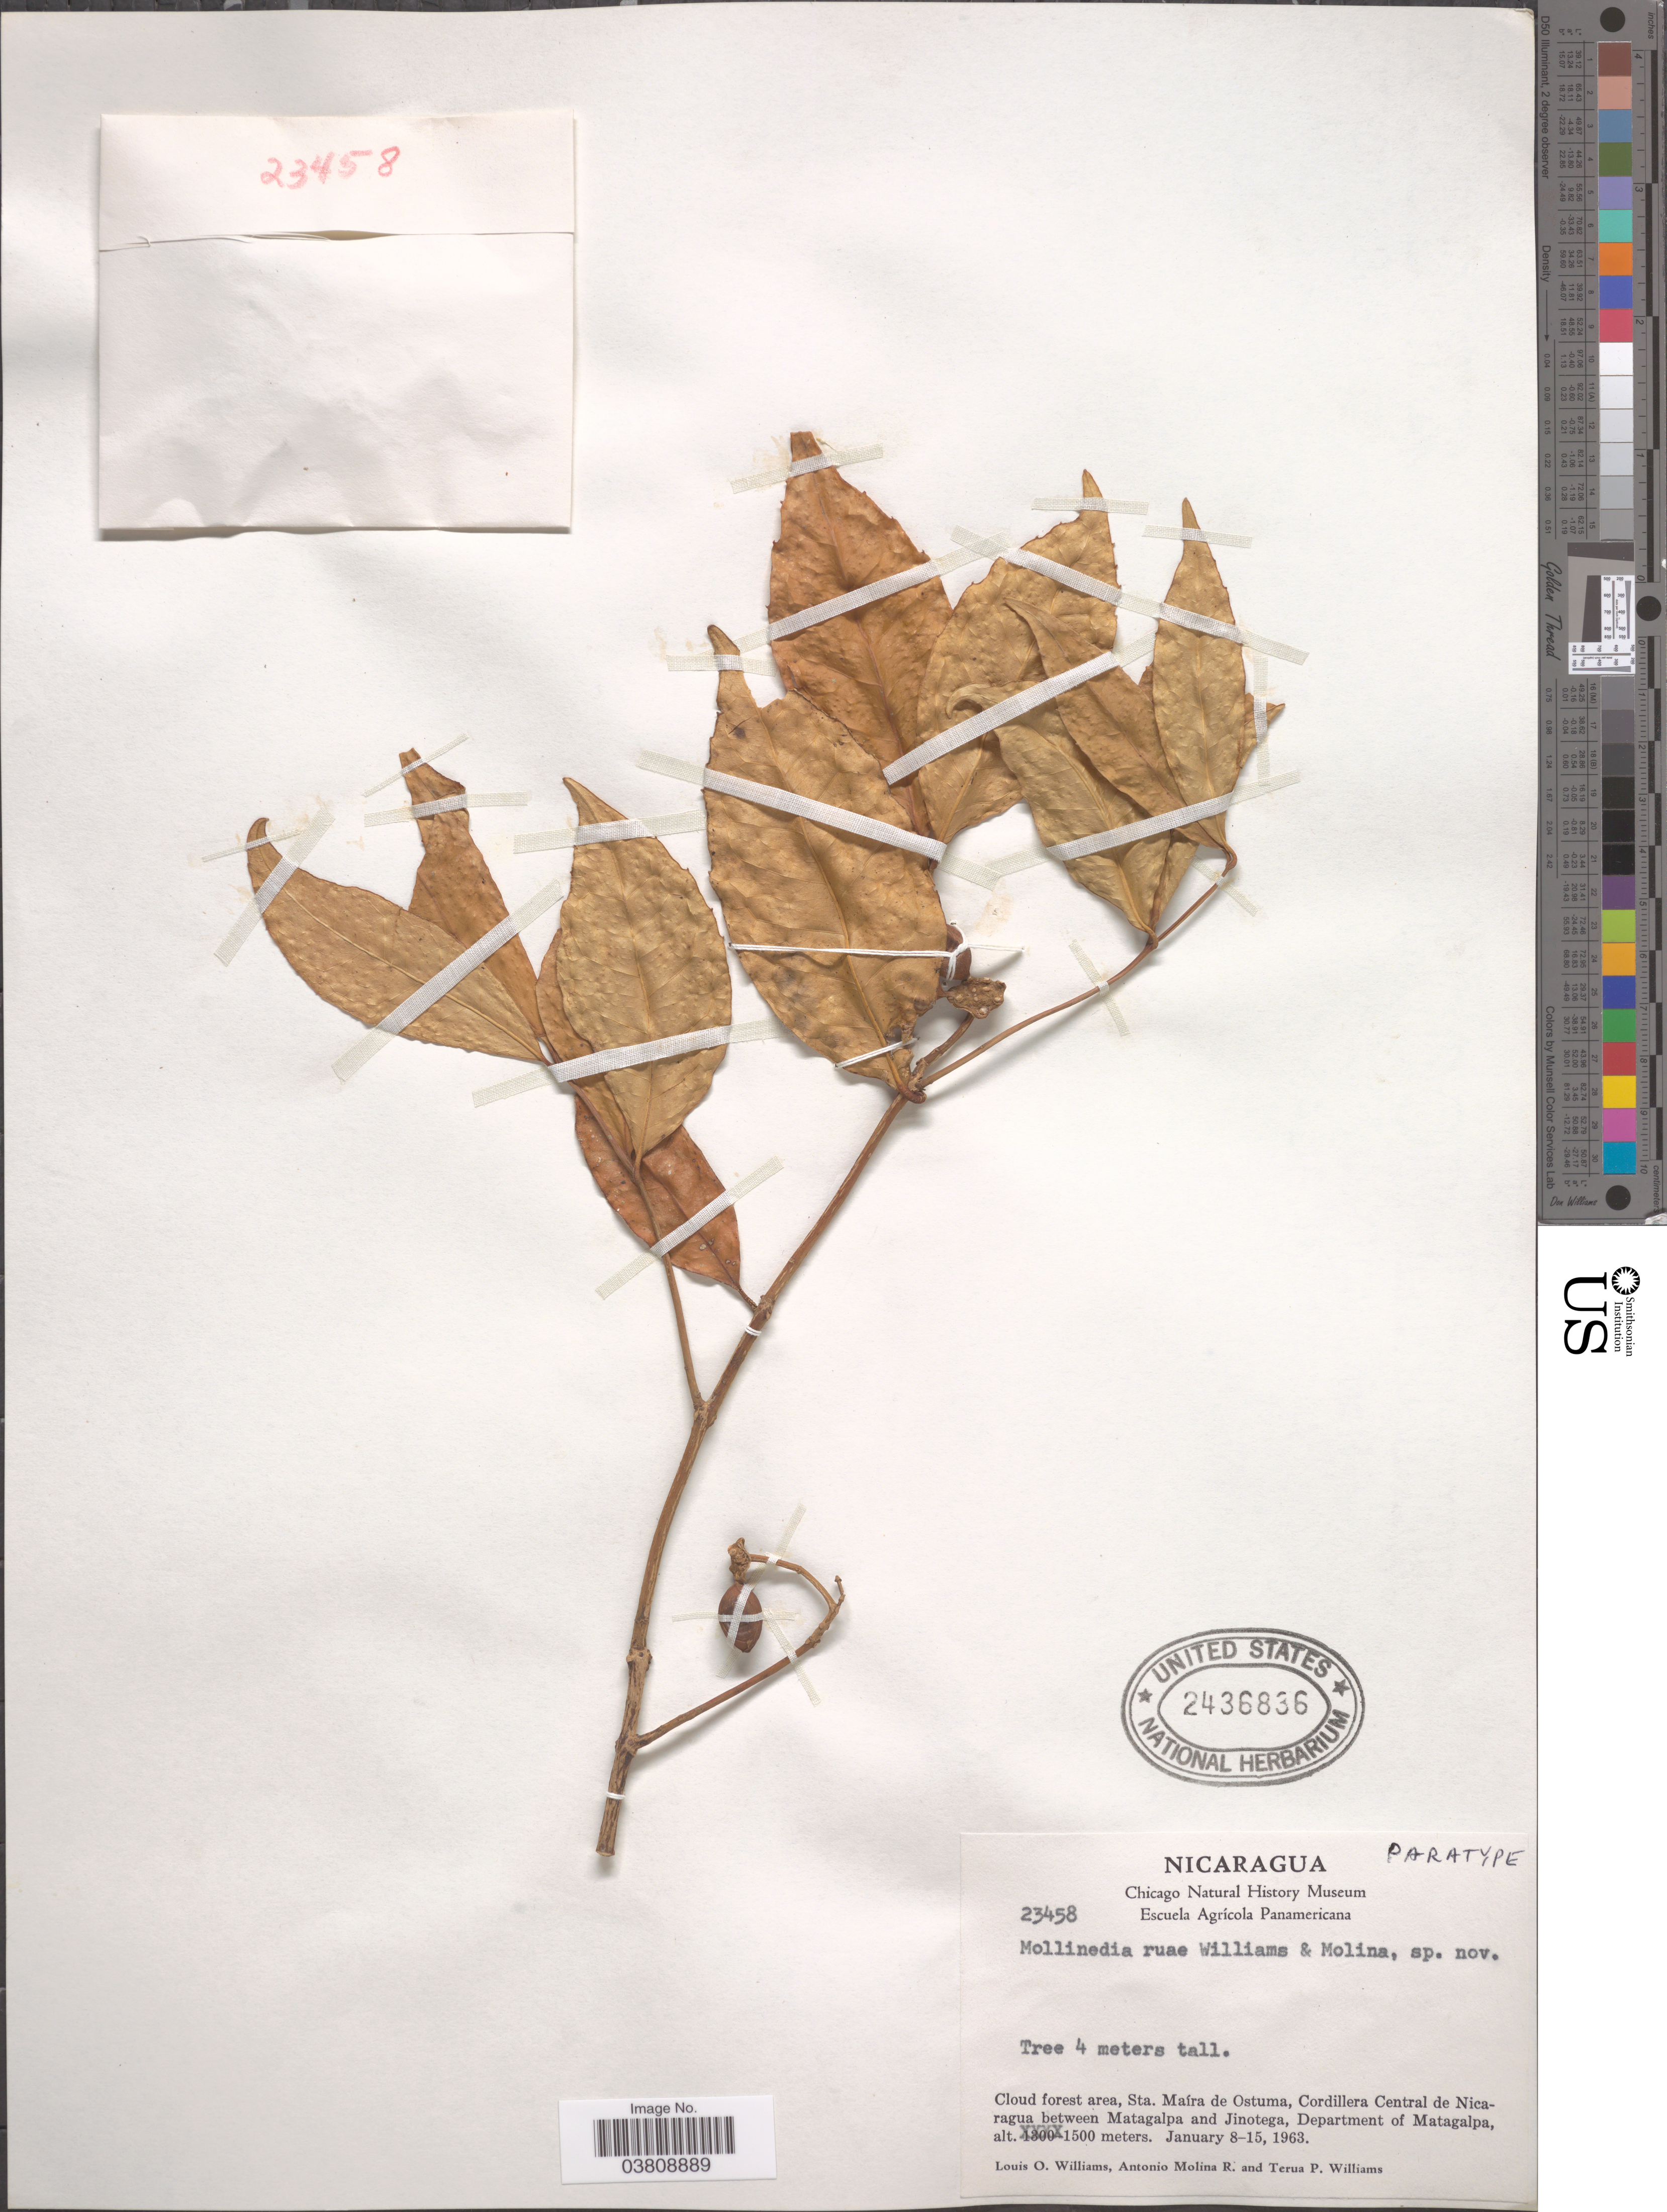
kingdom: Plantae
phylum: Tracheophyta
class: Magnoliopsida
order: Laurales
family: Monimiaceae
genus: Mollinedia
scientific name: Mollinedia ruae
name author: L.O. Williams & Ant. Molina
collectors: L. O. Williams, A. Molina R. & T. Williams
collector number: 23458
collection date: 1963-01-08/1963-01-15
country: Nicaragua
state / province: Matagalpa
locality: Cloud forest area, Sta. Maíra de Ostuma, Cordillera Central de Nicaragua between Matagalpa and Jinotega, Department of Matagalpa.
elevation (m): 1500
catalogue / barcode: US 2436836